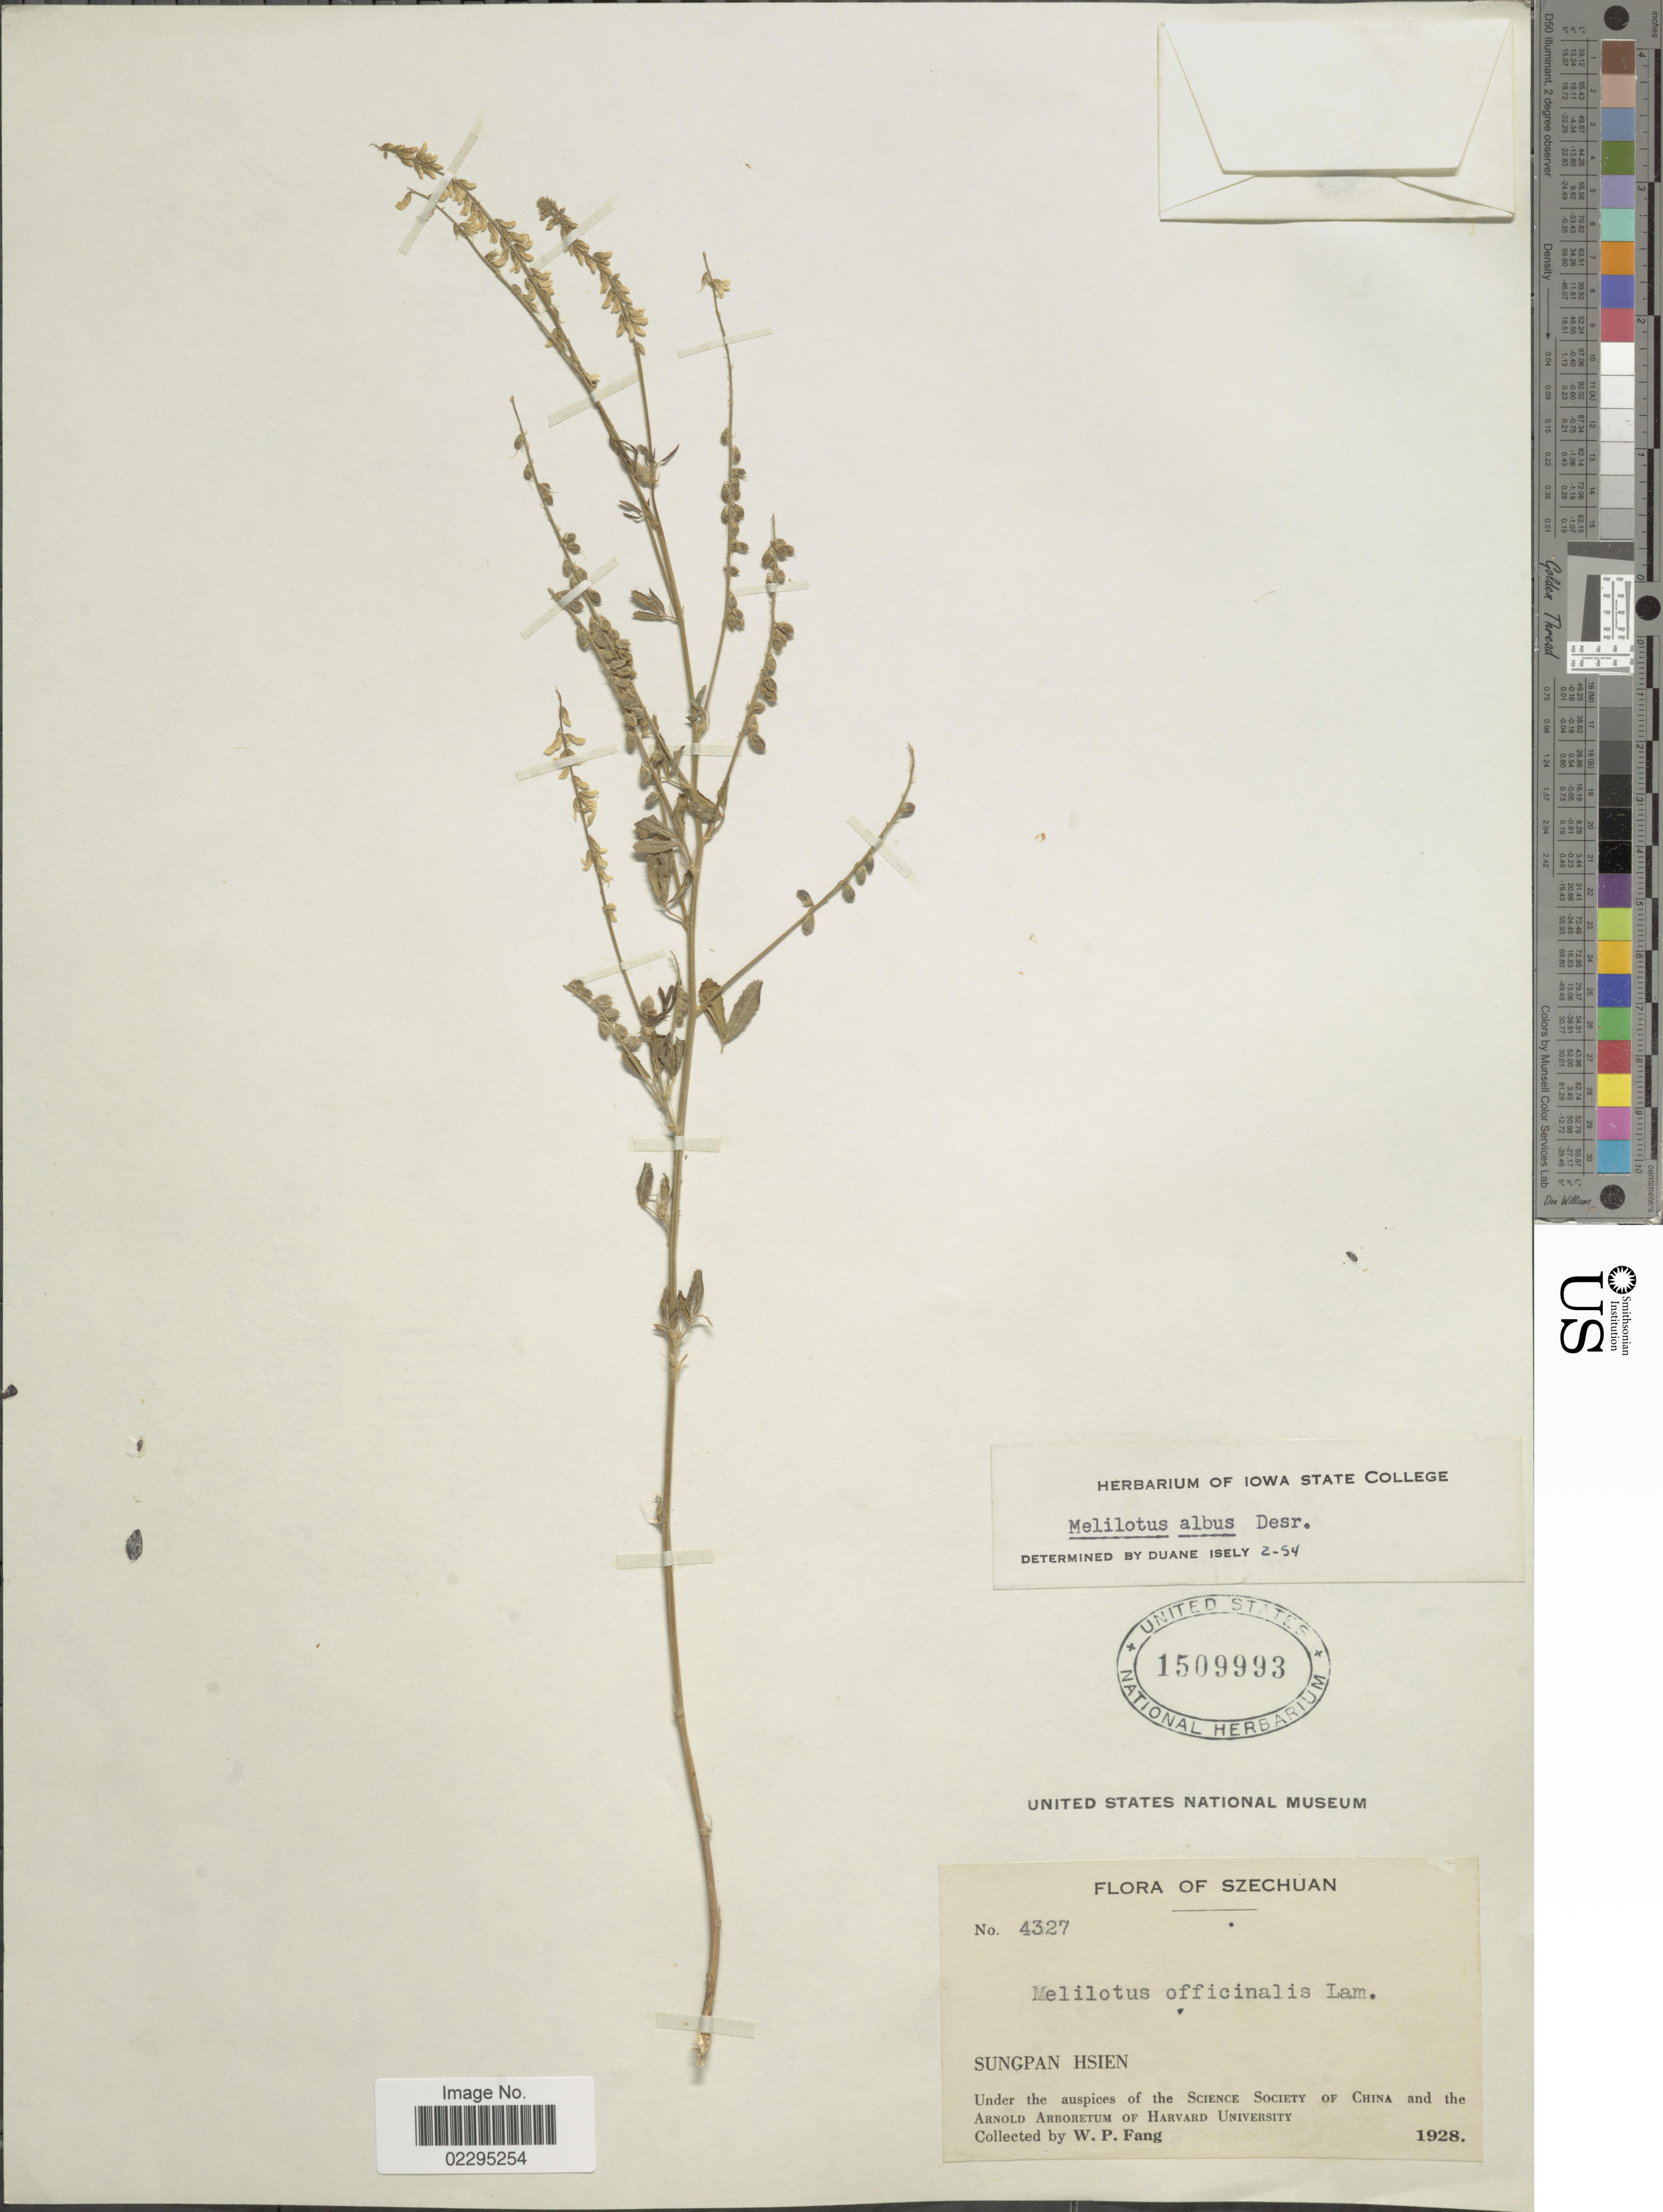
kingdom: Plantae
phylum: Tracheophyta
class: Magnoliopsida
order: Fabales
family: Fabaceae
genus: Melilotus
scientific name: Melilotus albus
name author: Medik.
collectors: W. P. Fang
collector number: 4327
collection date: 1928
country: China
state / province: Sichuan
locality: Szechuan, Sunpan Hsien.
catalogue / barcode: US 1509993